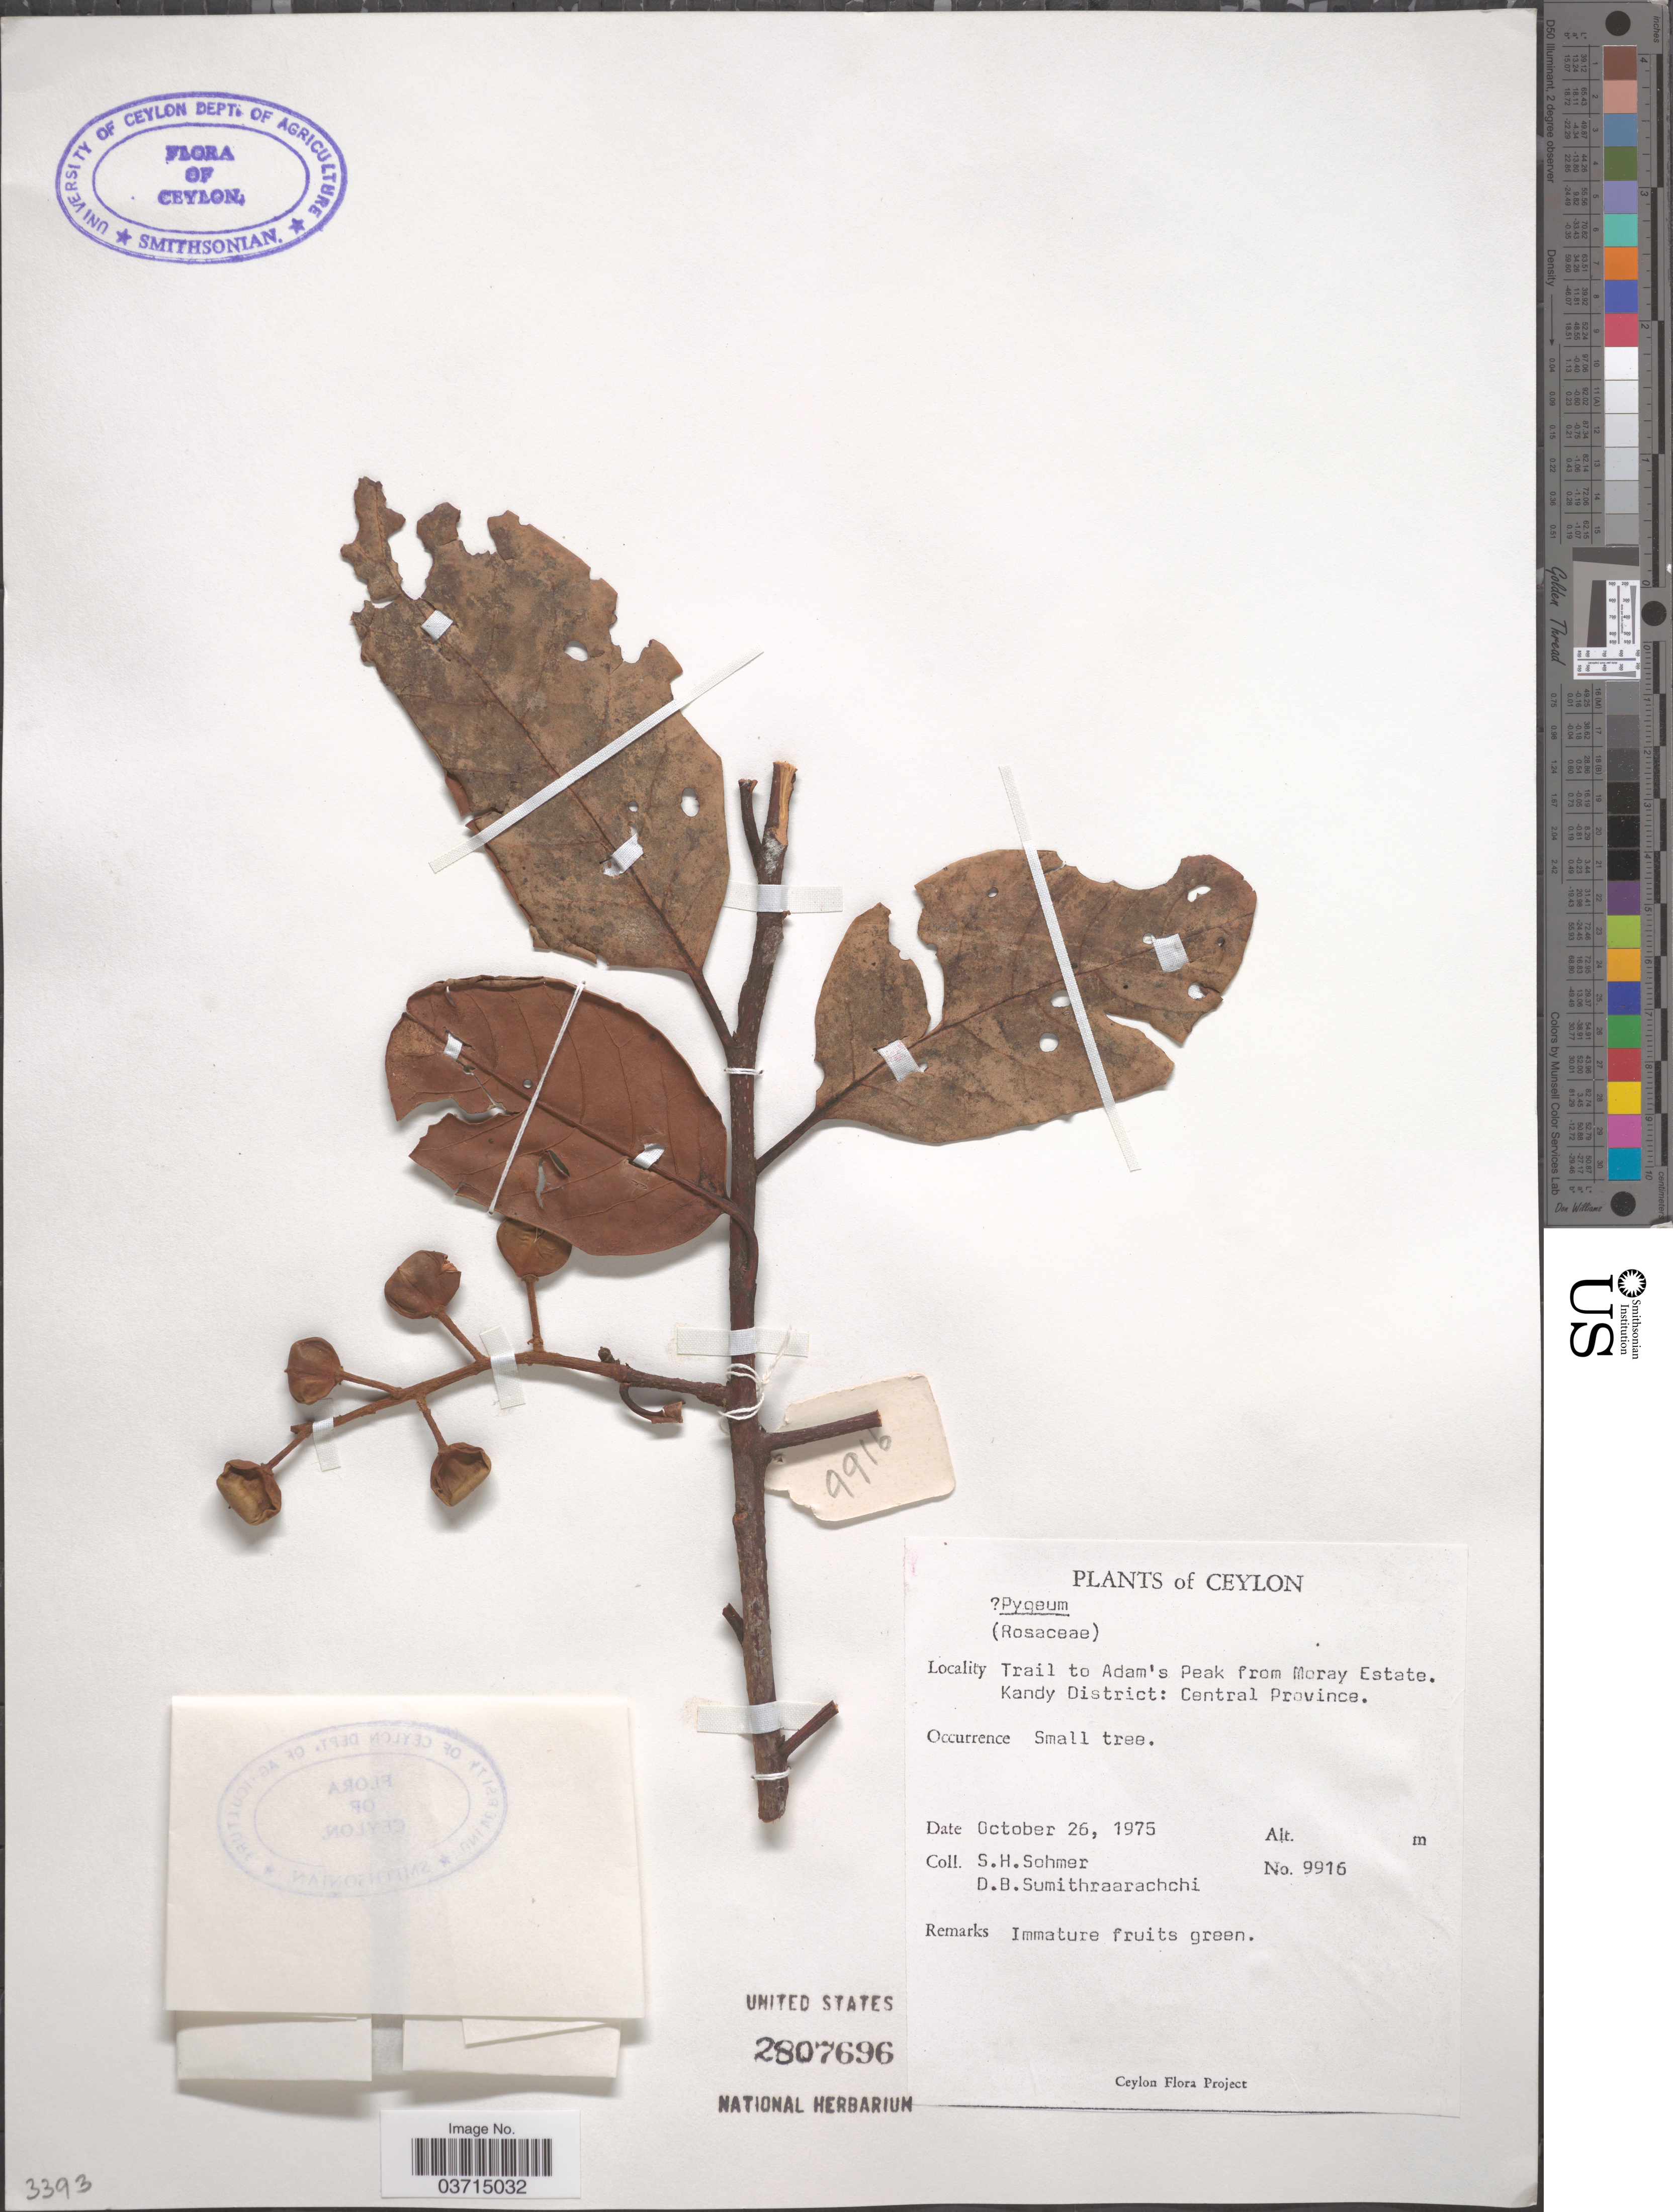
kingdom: Plantae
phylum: Tracheophyta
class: Magnoliopsida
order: Rosales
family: Rosaceae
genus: Prunus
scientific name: Prunus sp.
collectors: S. H. Sohmer & D. B. Sumithraarachchi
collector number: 9916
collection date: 1975-10-26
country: Sri Lanka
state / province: Central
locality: Ceylon. Trail to Adam's Peak from Moray Estate. Kandy District.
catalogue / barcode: US 2807696